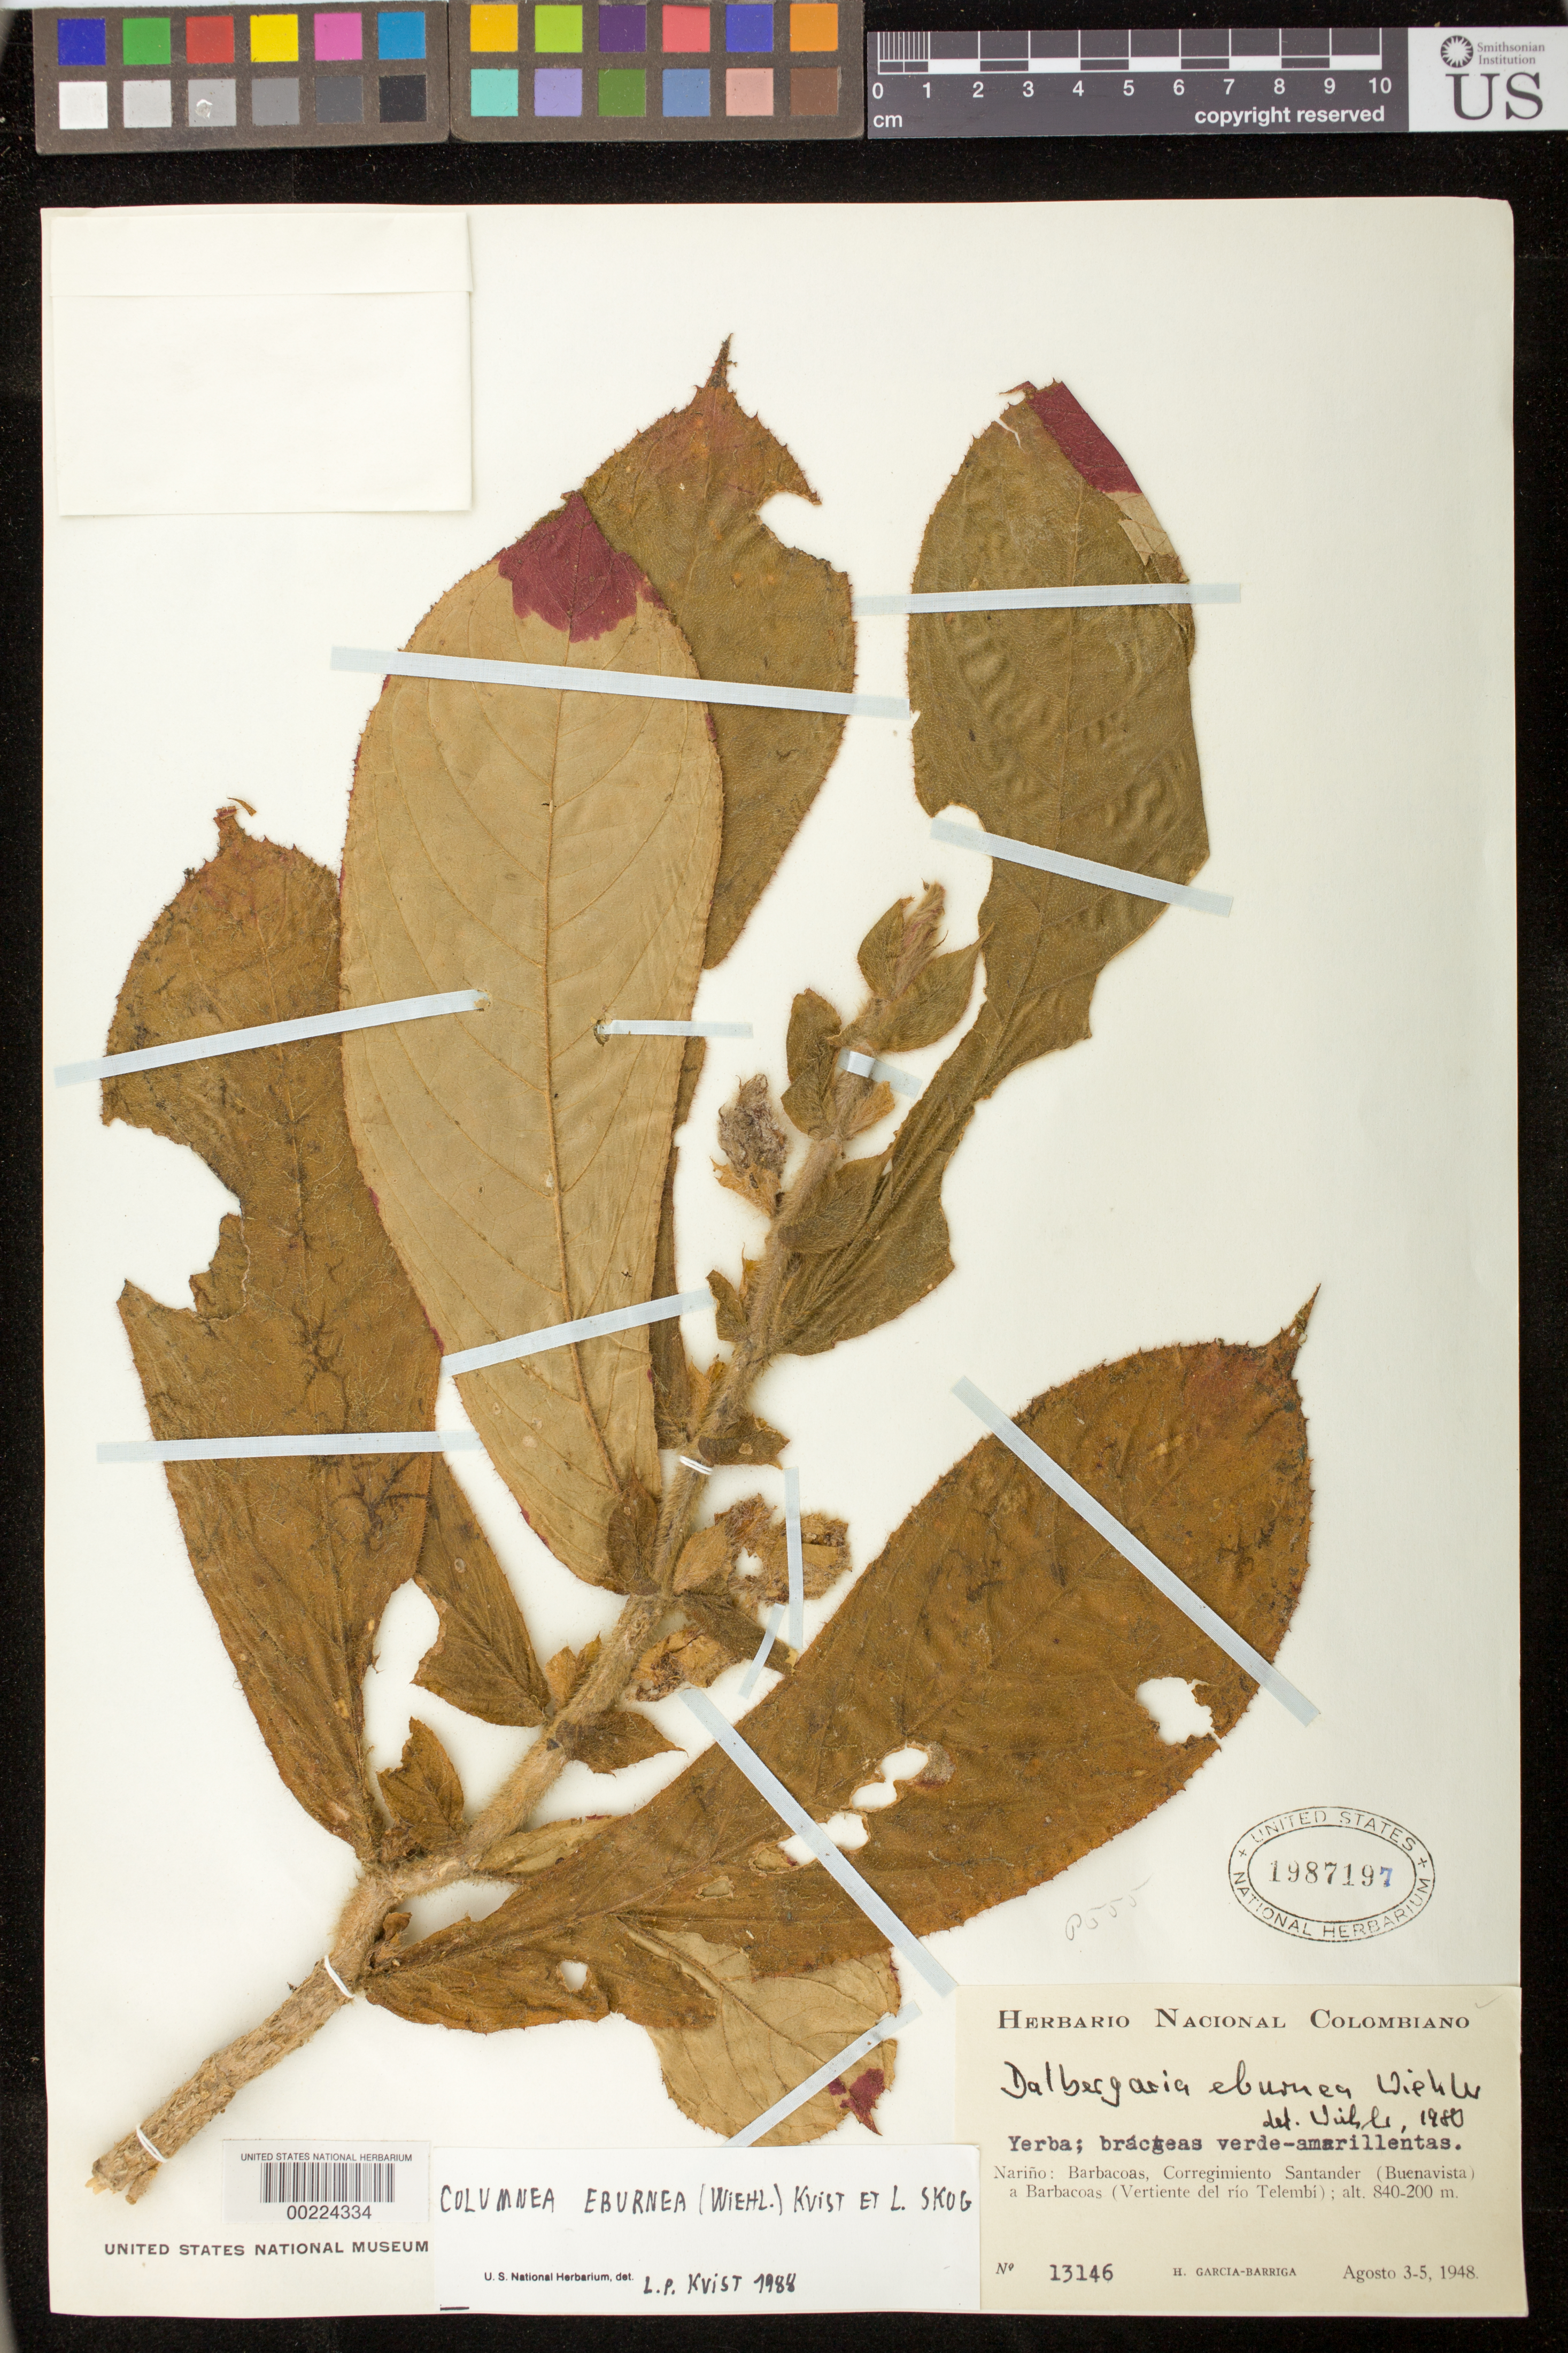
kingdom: Plantae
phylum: Tracheophyta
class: Magnoliopsida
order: Lamiales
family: Gesneriaceae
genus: Columnea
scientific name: Columnea eburnea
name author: (Wiehler) L.P. Kvist & L.E. Skog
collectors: H. García Barriga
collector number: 13146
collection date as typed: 3-5 Aug 1948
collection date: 1948-08-03/1948-08-05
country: Colombia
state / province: Nariño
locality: Barbacoas, corregimiento Santander (Buenavista) to Barbacoas (slope of Rio Telembi)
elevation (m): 200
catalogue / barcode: US 1987197